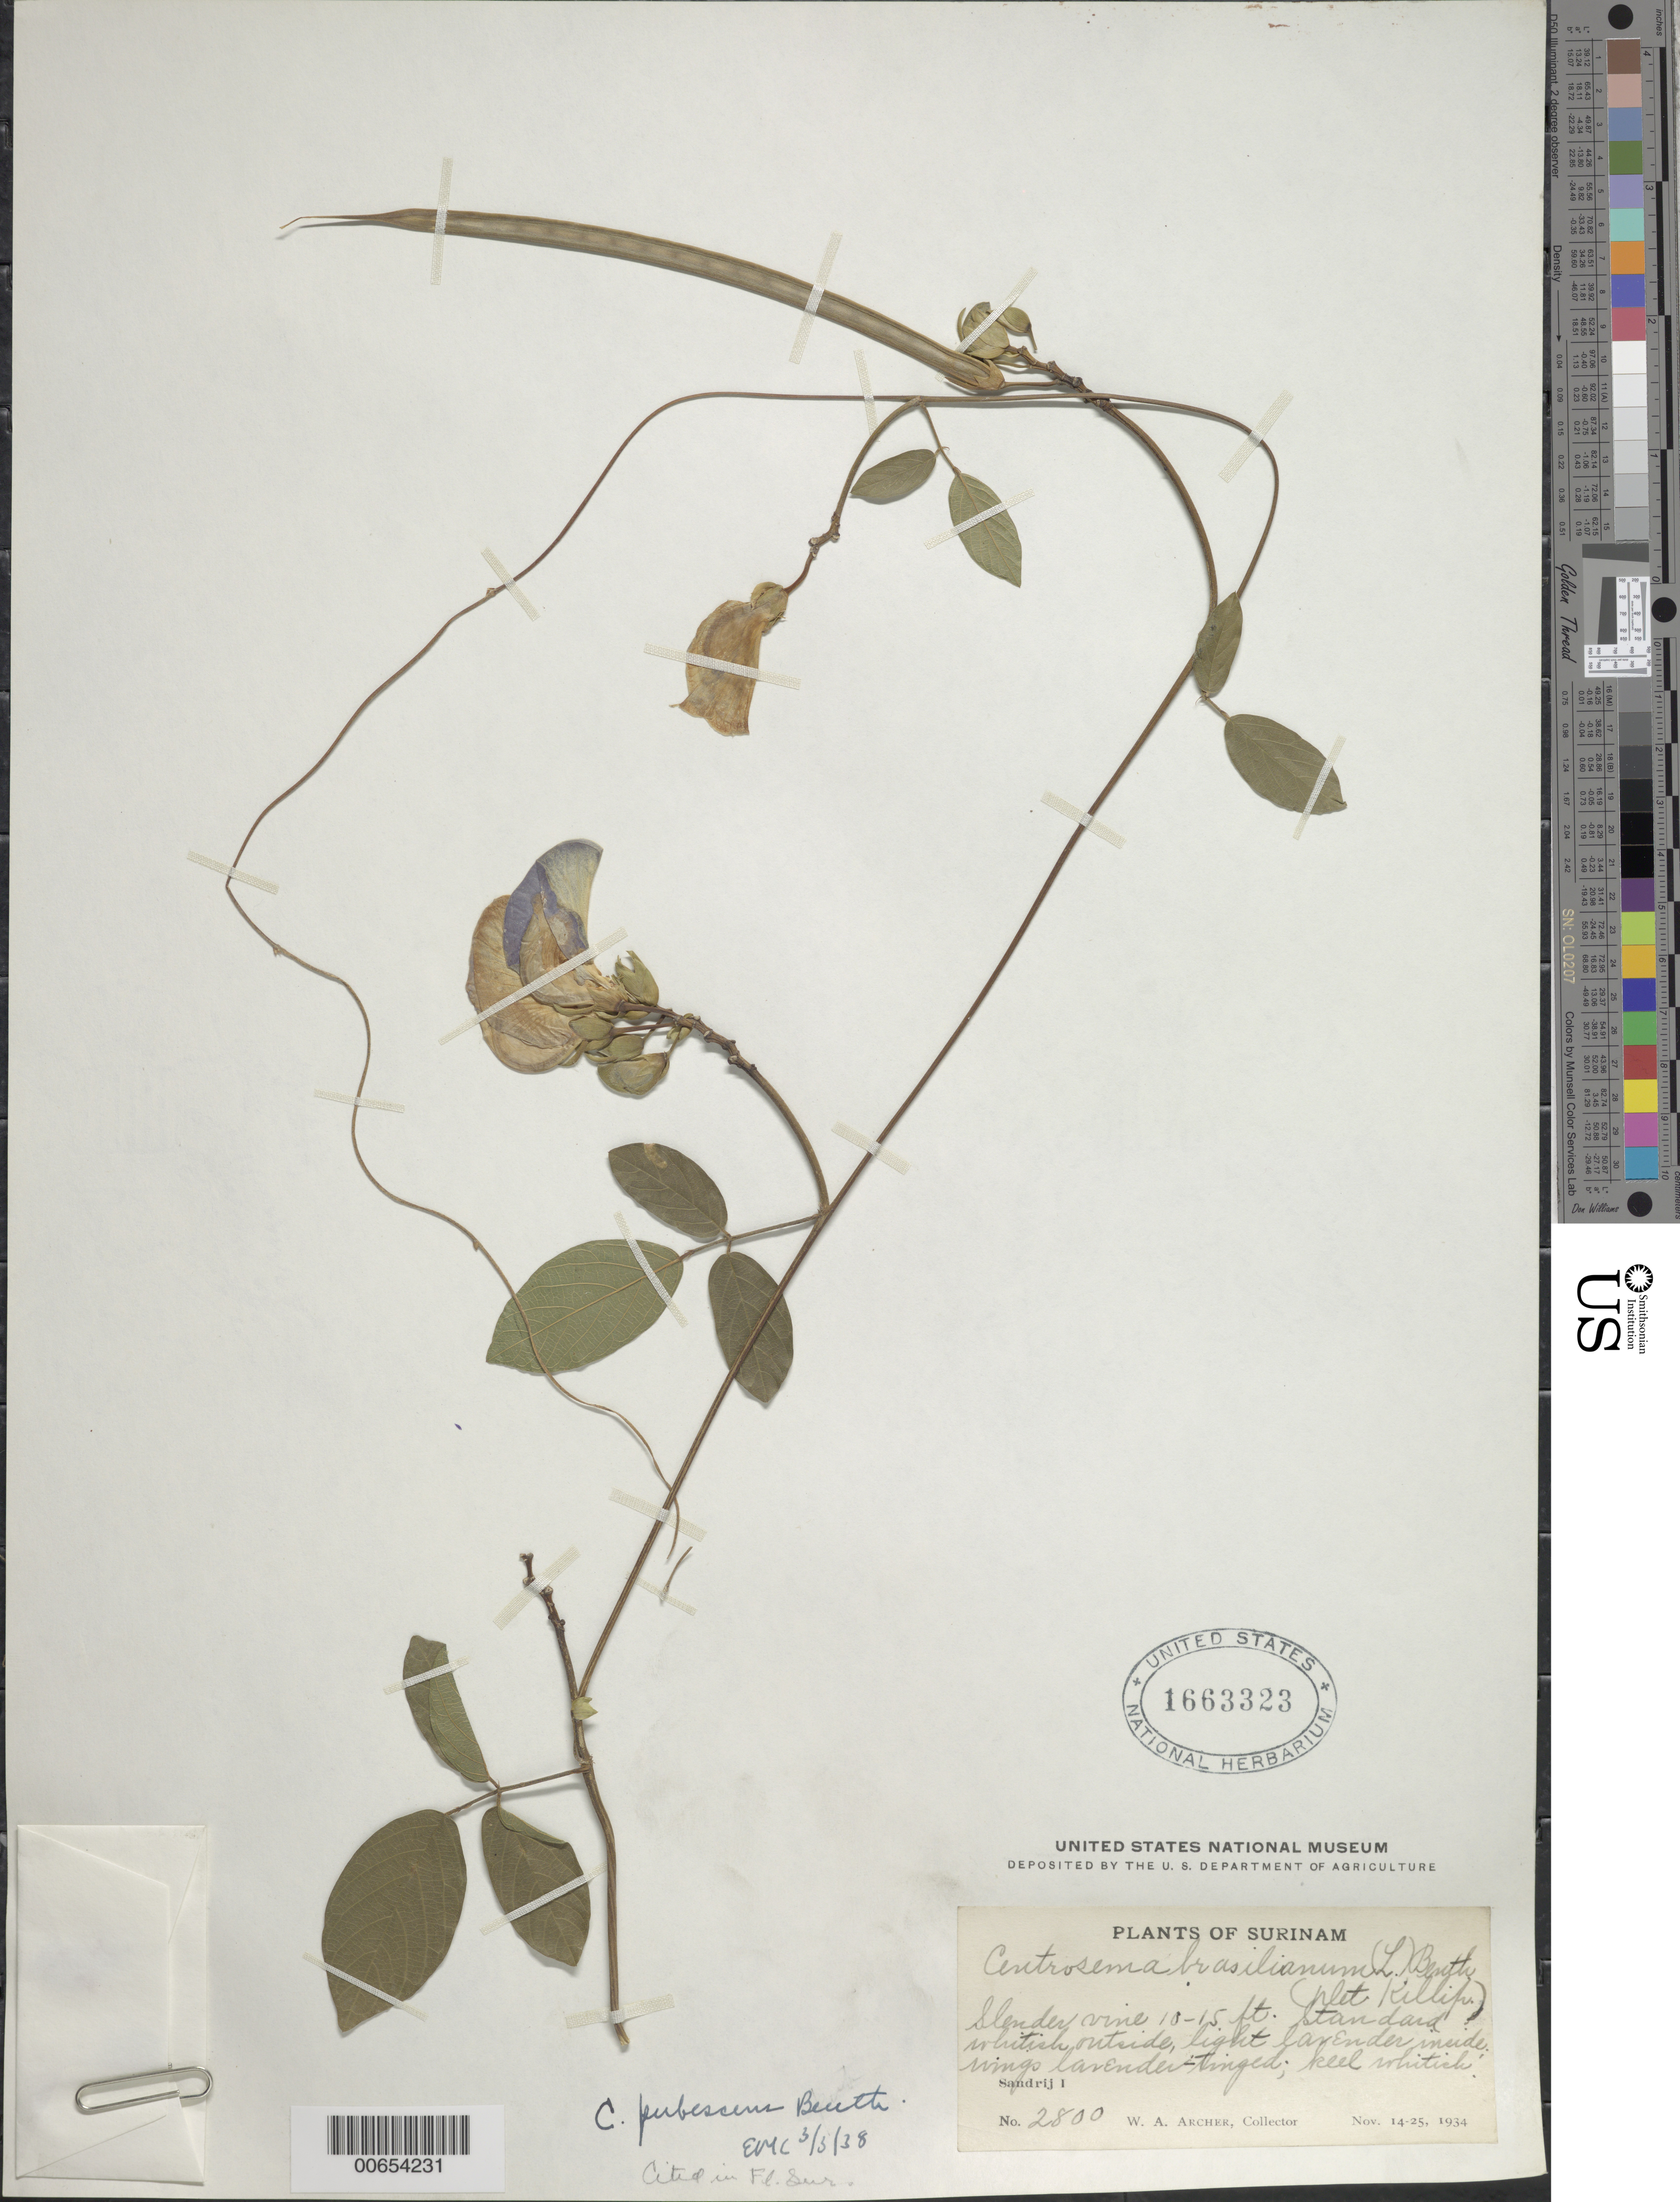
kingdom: Plantae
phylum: Tracheophyta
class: Magnoliopsida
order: Fabales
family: Fabaceae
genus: Centrosema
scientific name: Centrosema pubescens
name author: Benth.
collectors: W. A. Archer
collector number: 2800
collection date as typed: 14-Nov-34 to 25-Nov-34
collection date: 1934-11-14/1934-11-25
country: Suriname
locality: Zanderij I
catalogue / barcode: US 1663323